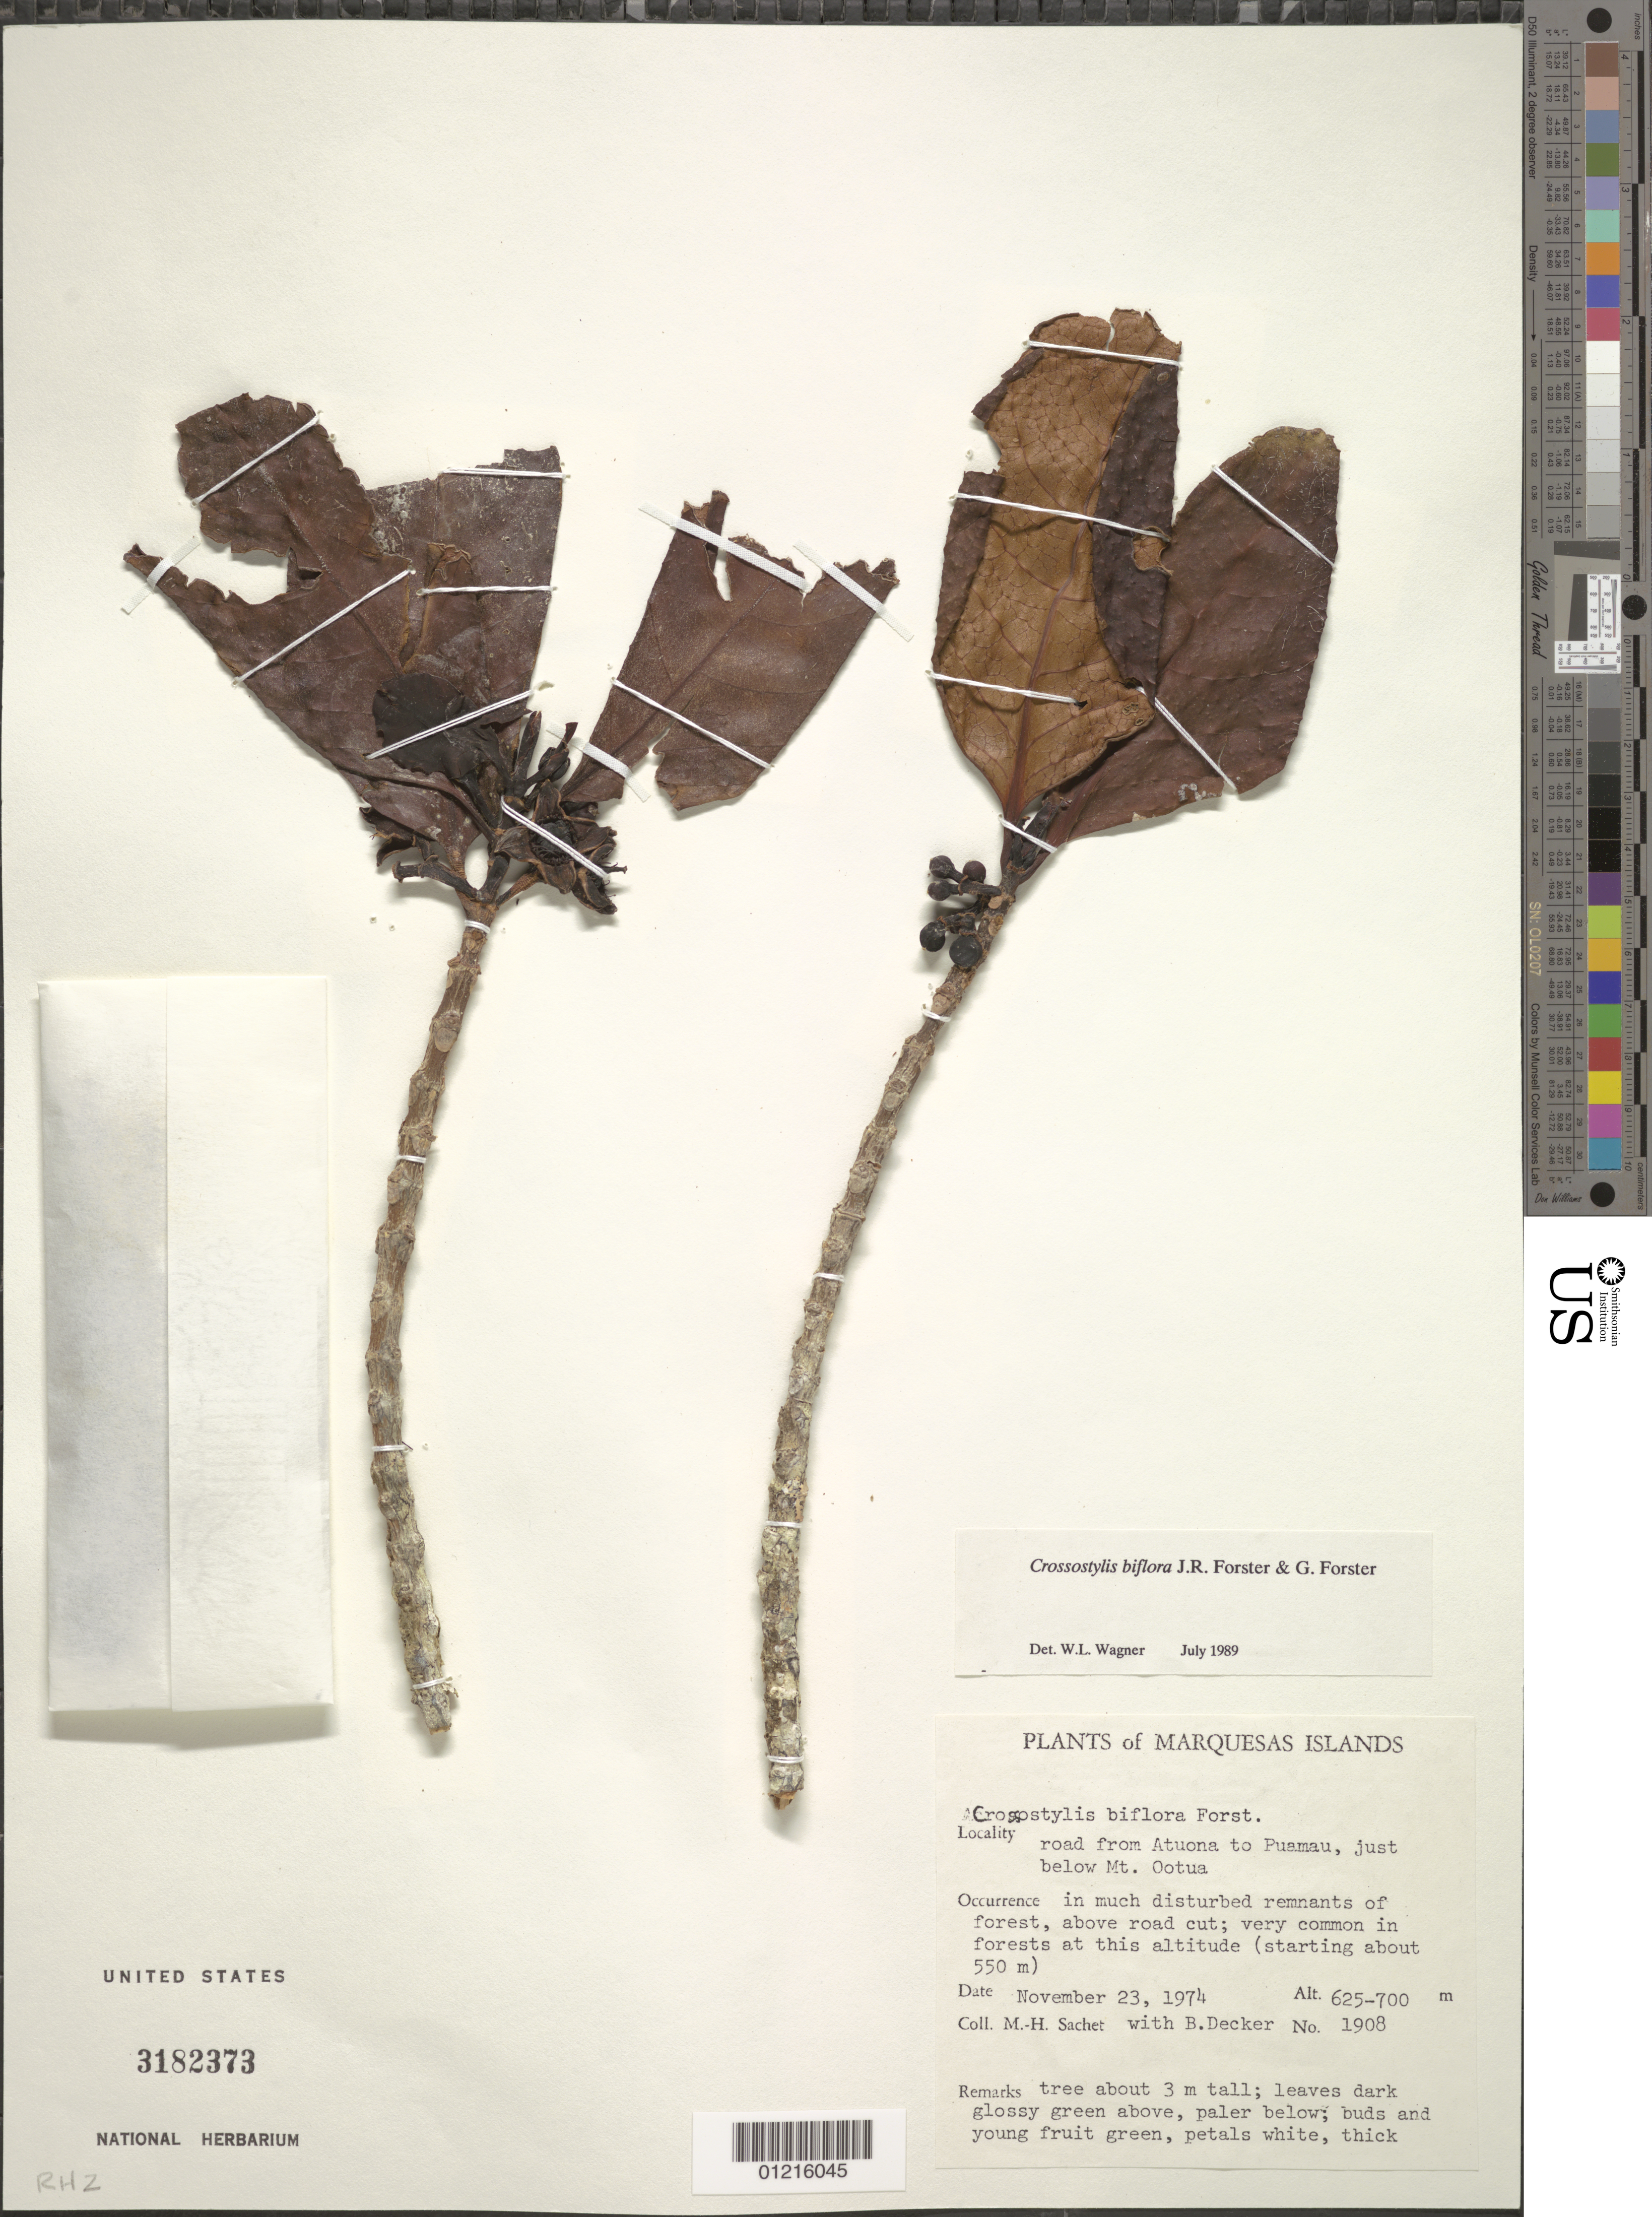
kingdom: Plantae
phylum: Tracheophyta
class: Magnoliopsida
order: Malpighiales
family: Rhizophoraceae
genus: Crossostylis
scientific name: Crossostylis biflora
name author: J.R. Forst. & G. Forst.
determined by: Wagner, W. L., (BOT), Smithsonian Institution - National Museum of Natural History (UNITED STATES)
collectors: M.-H. Sachet & B. G. Decker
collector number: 1908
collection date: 1974-11-23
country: French Polynesia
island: Hiva Oa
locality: road from Atuona to Puamau, just below Mt. Ootua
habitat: in much disturbed remnants of forest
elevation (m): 625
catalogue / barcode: US 3182373